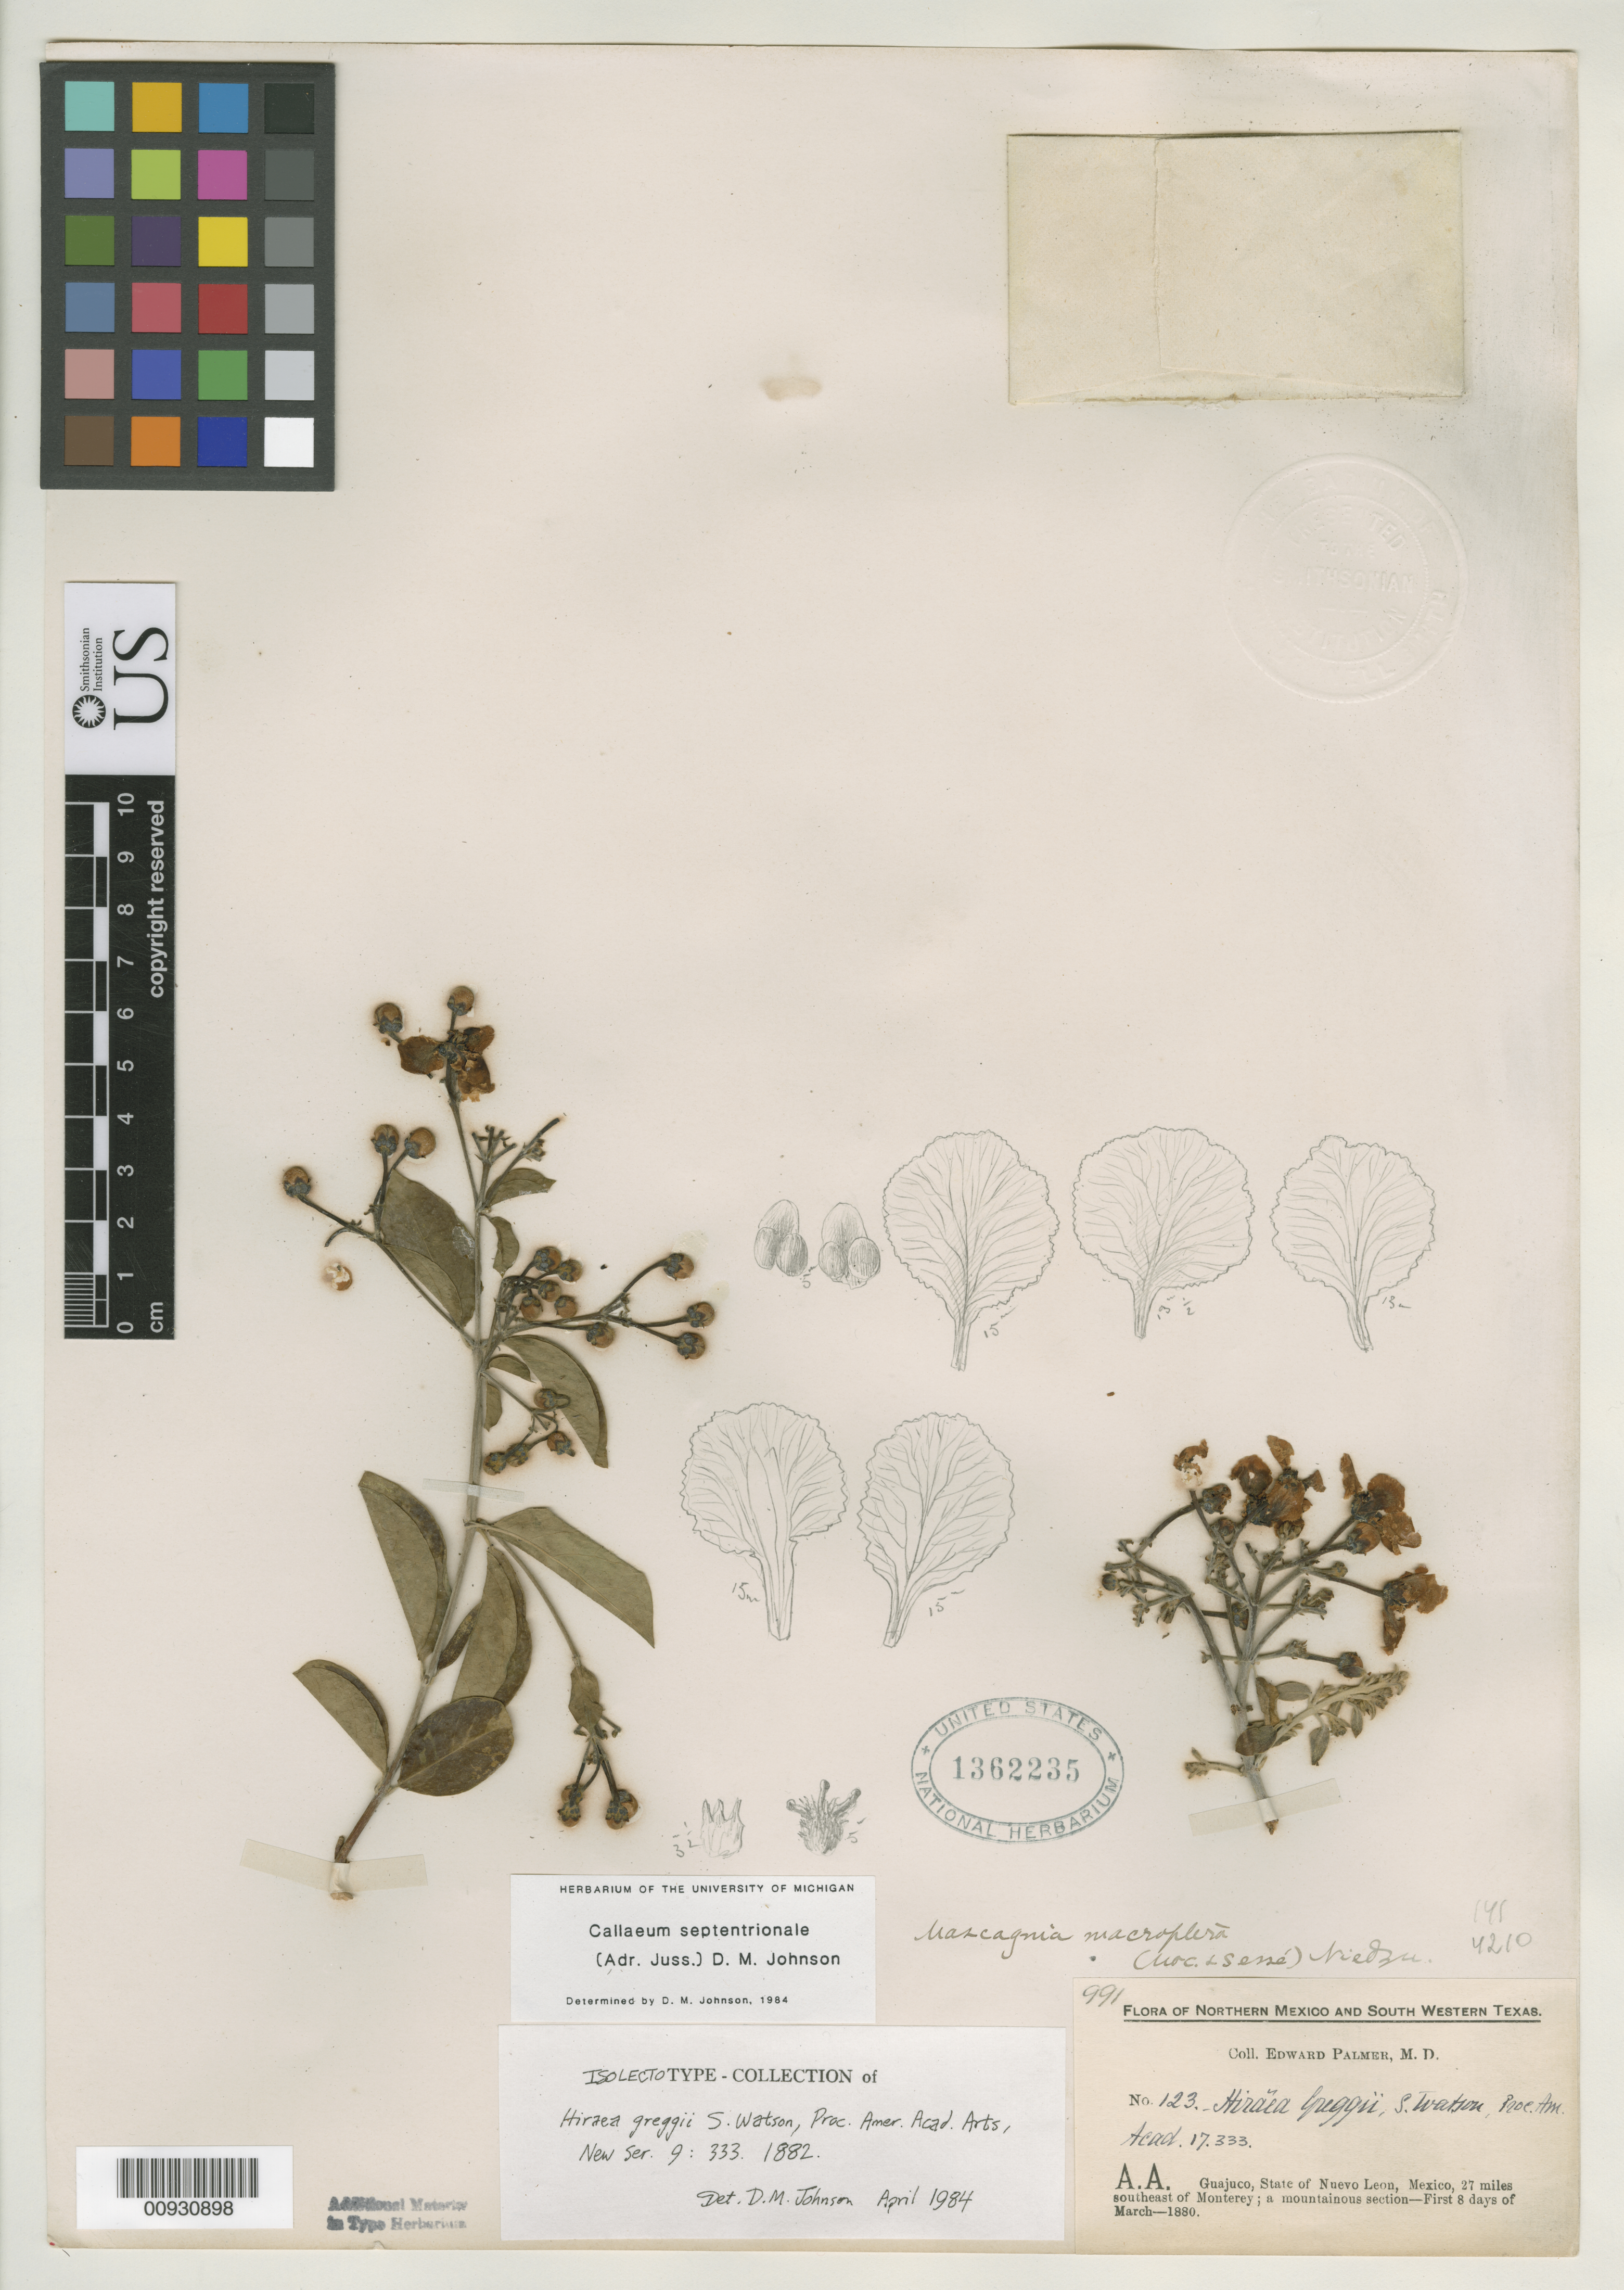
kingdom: Plantae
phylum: Tracheophyta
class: Magnoliopsida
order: Malpighiales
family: Malpighiaceae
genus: Hiraea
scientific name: Hiraea greggii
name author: S. Watson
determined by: Johnson, D. M.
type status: Syntype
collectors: E. Palmer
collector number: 123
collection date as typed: Mar 1880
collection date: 1880-03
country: Mexico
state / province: Nuevo León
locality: Guajuco, State of Nuevo Leon, 27 miles southeast of Monterey.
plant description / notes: Annotated as isolectotype by D.M. Johnson (1984); lectotype collection as designated by Johnson (Syst. Bot. 11: 343, 1986) is Palmer 132, collected Feb. 1880 (this specimen, "first 8 days of March--1880").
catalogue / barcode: US 1362235